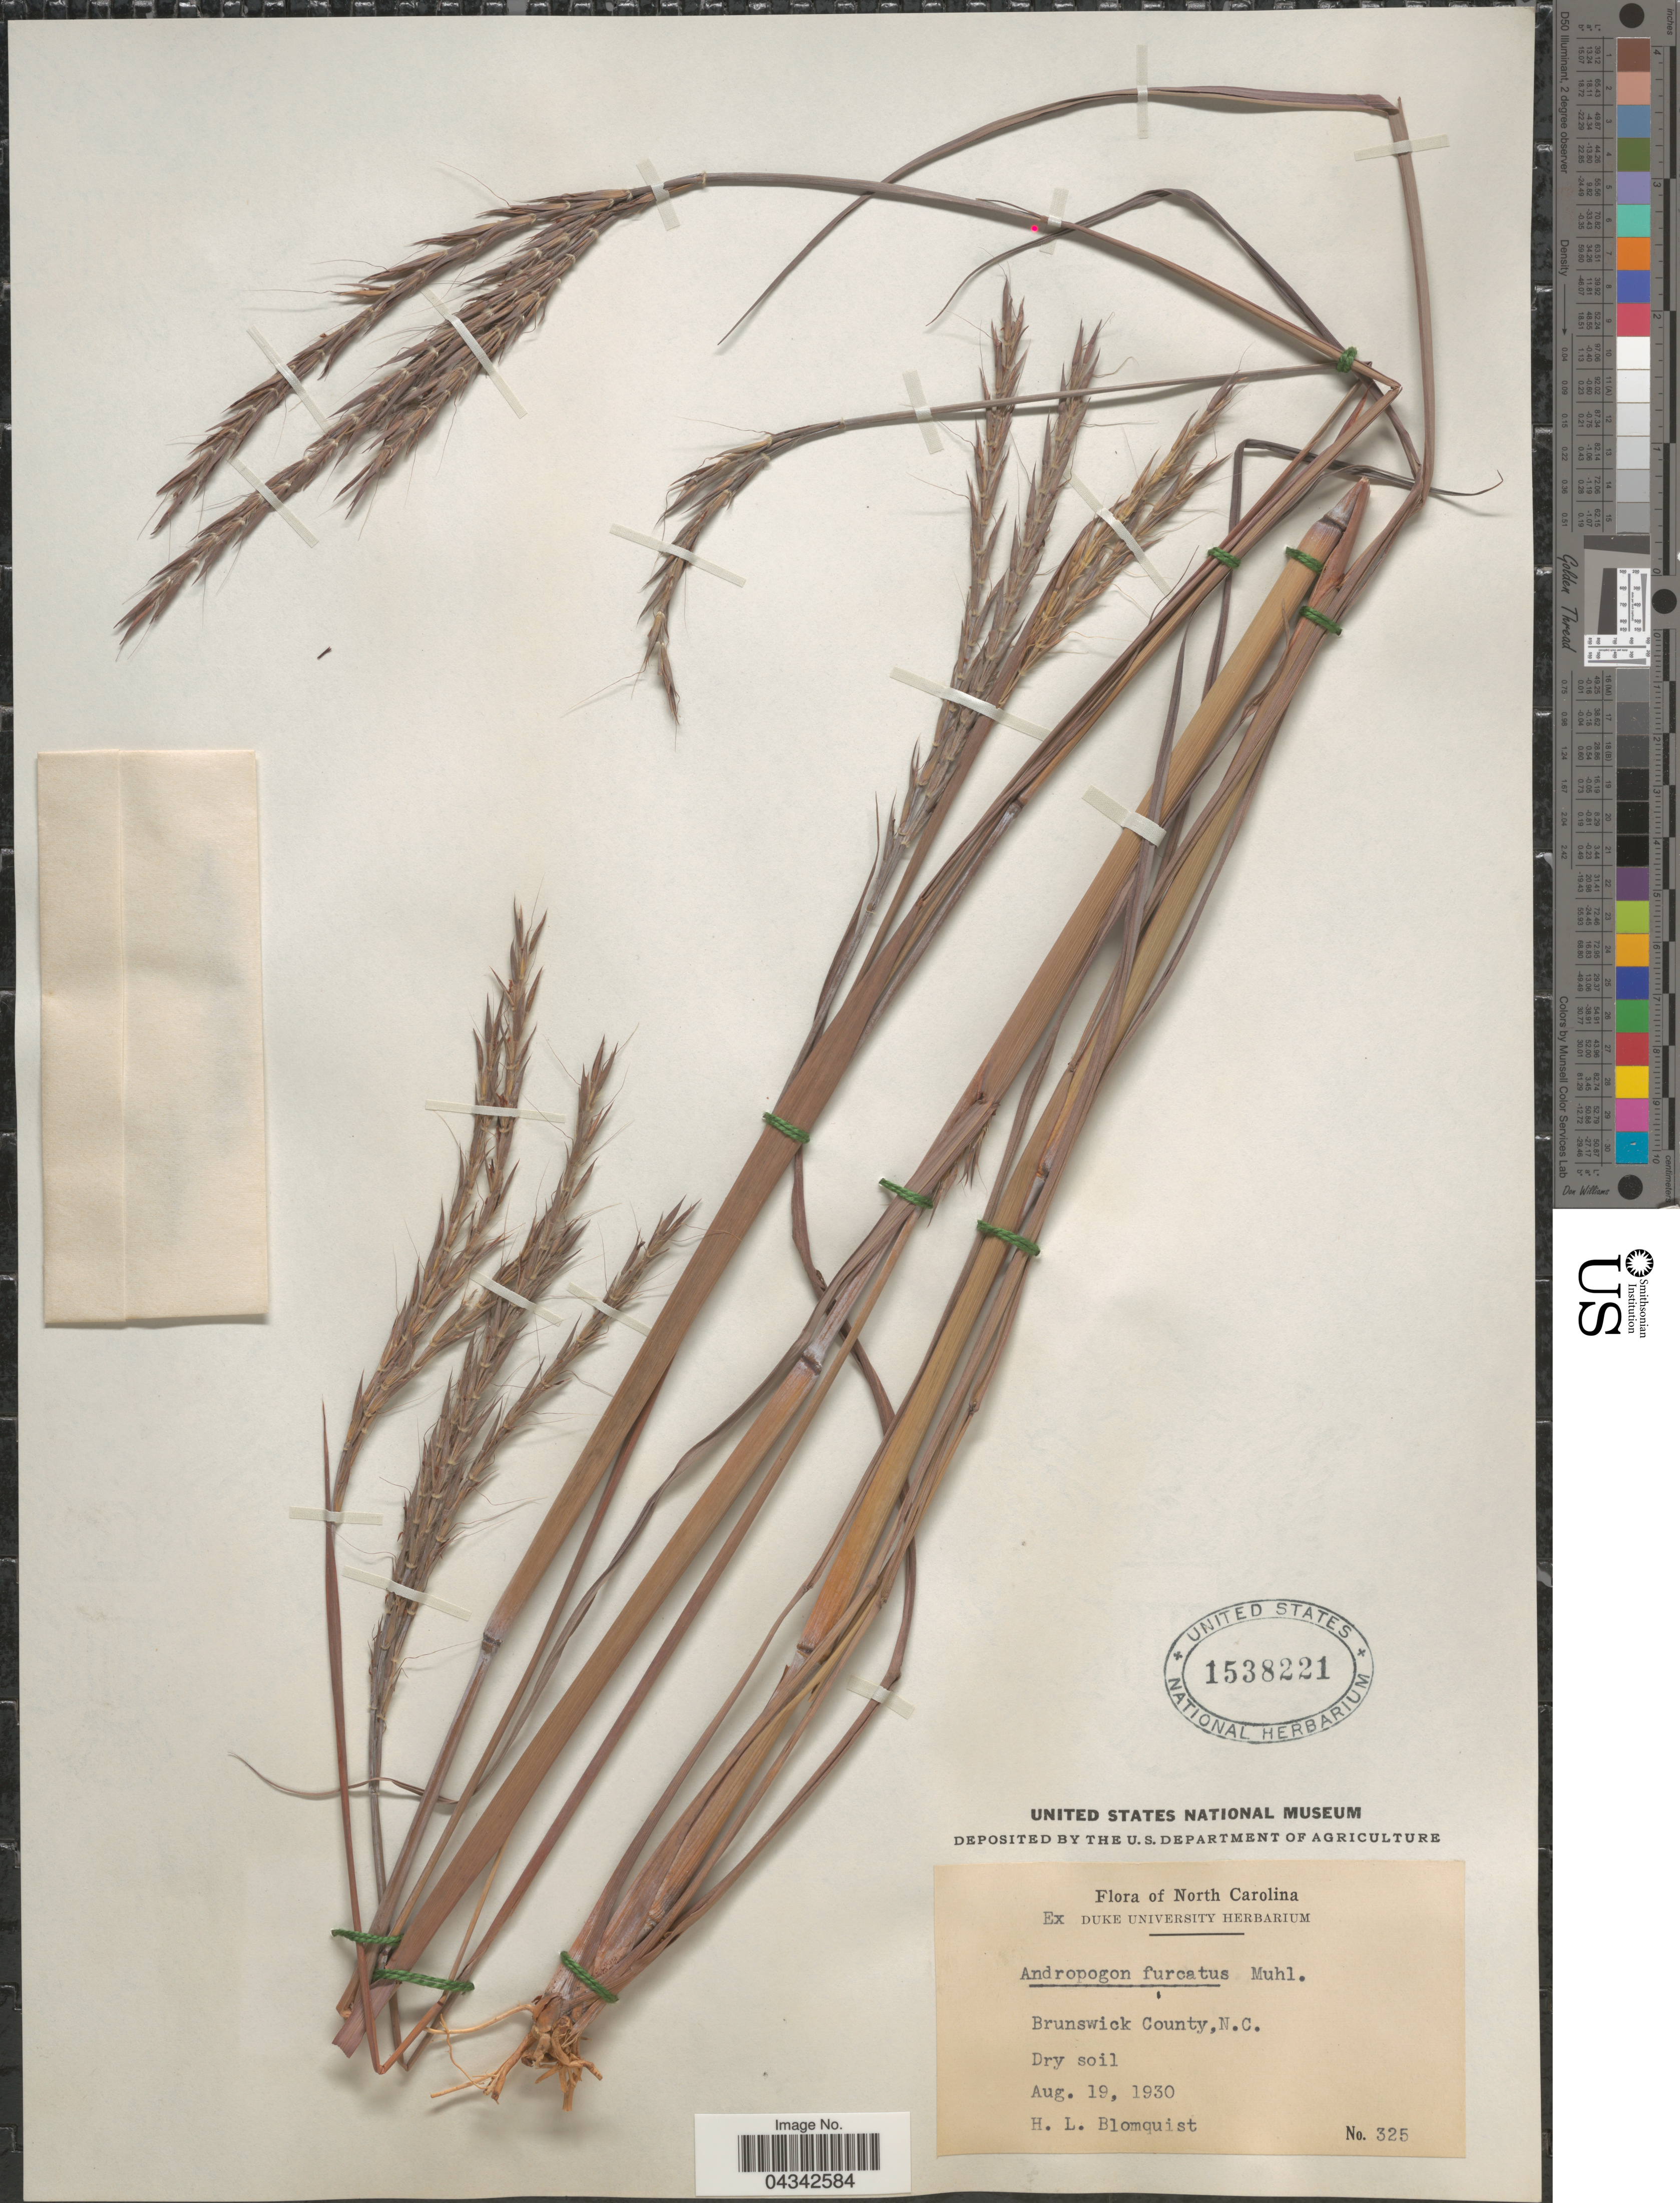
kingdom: Plantae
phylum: Tracheophyta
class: Liliopsida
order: Poales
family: Poaceae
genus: Andropogon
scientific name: Andropogon gerardii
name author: Vitman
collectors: H. Blomquist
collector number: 325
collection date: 1930-08-19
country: United States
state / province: North Carolina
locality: Brunswick County.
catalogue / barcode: US 1538221